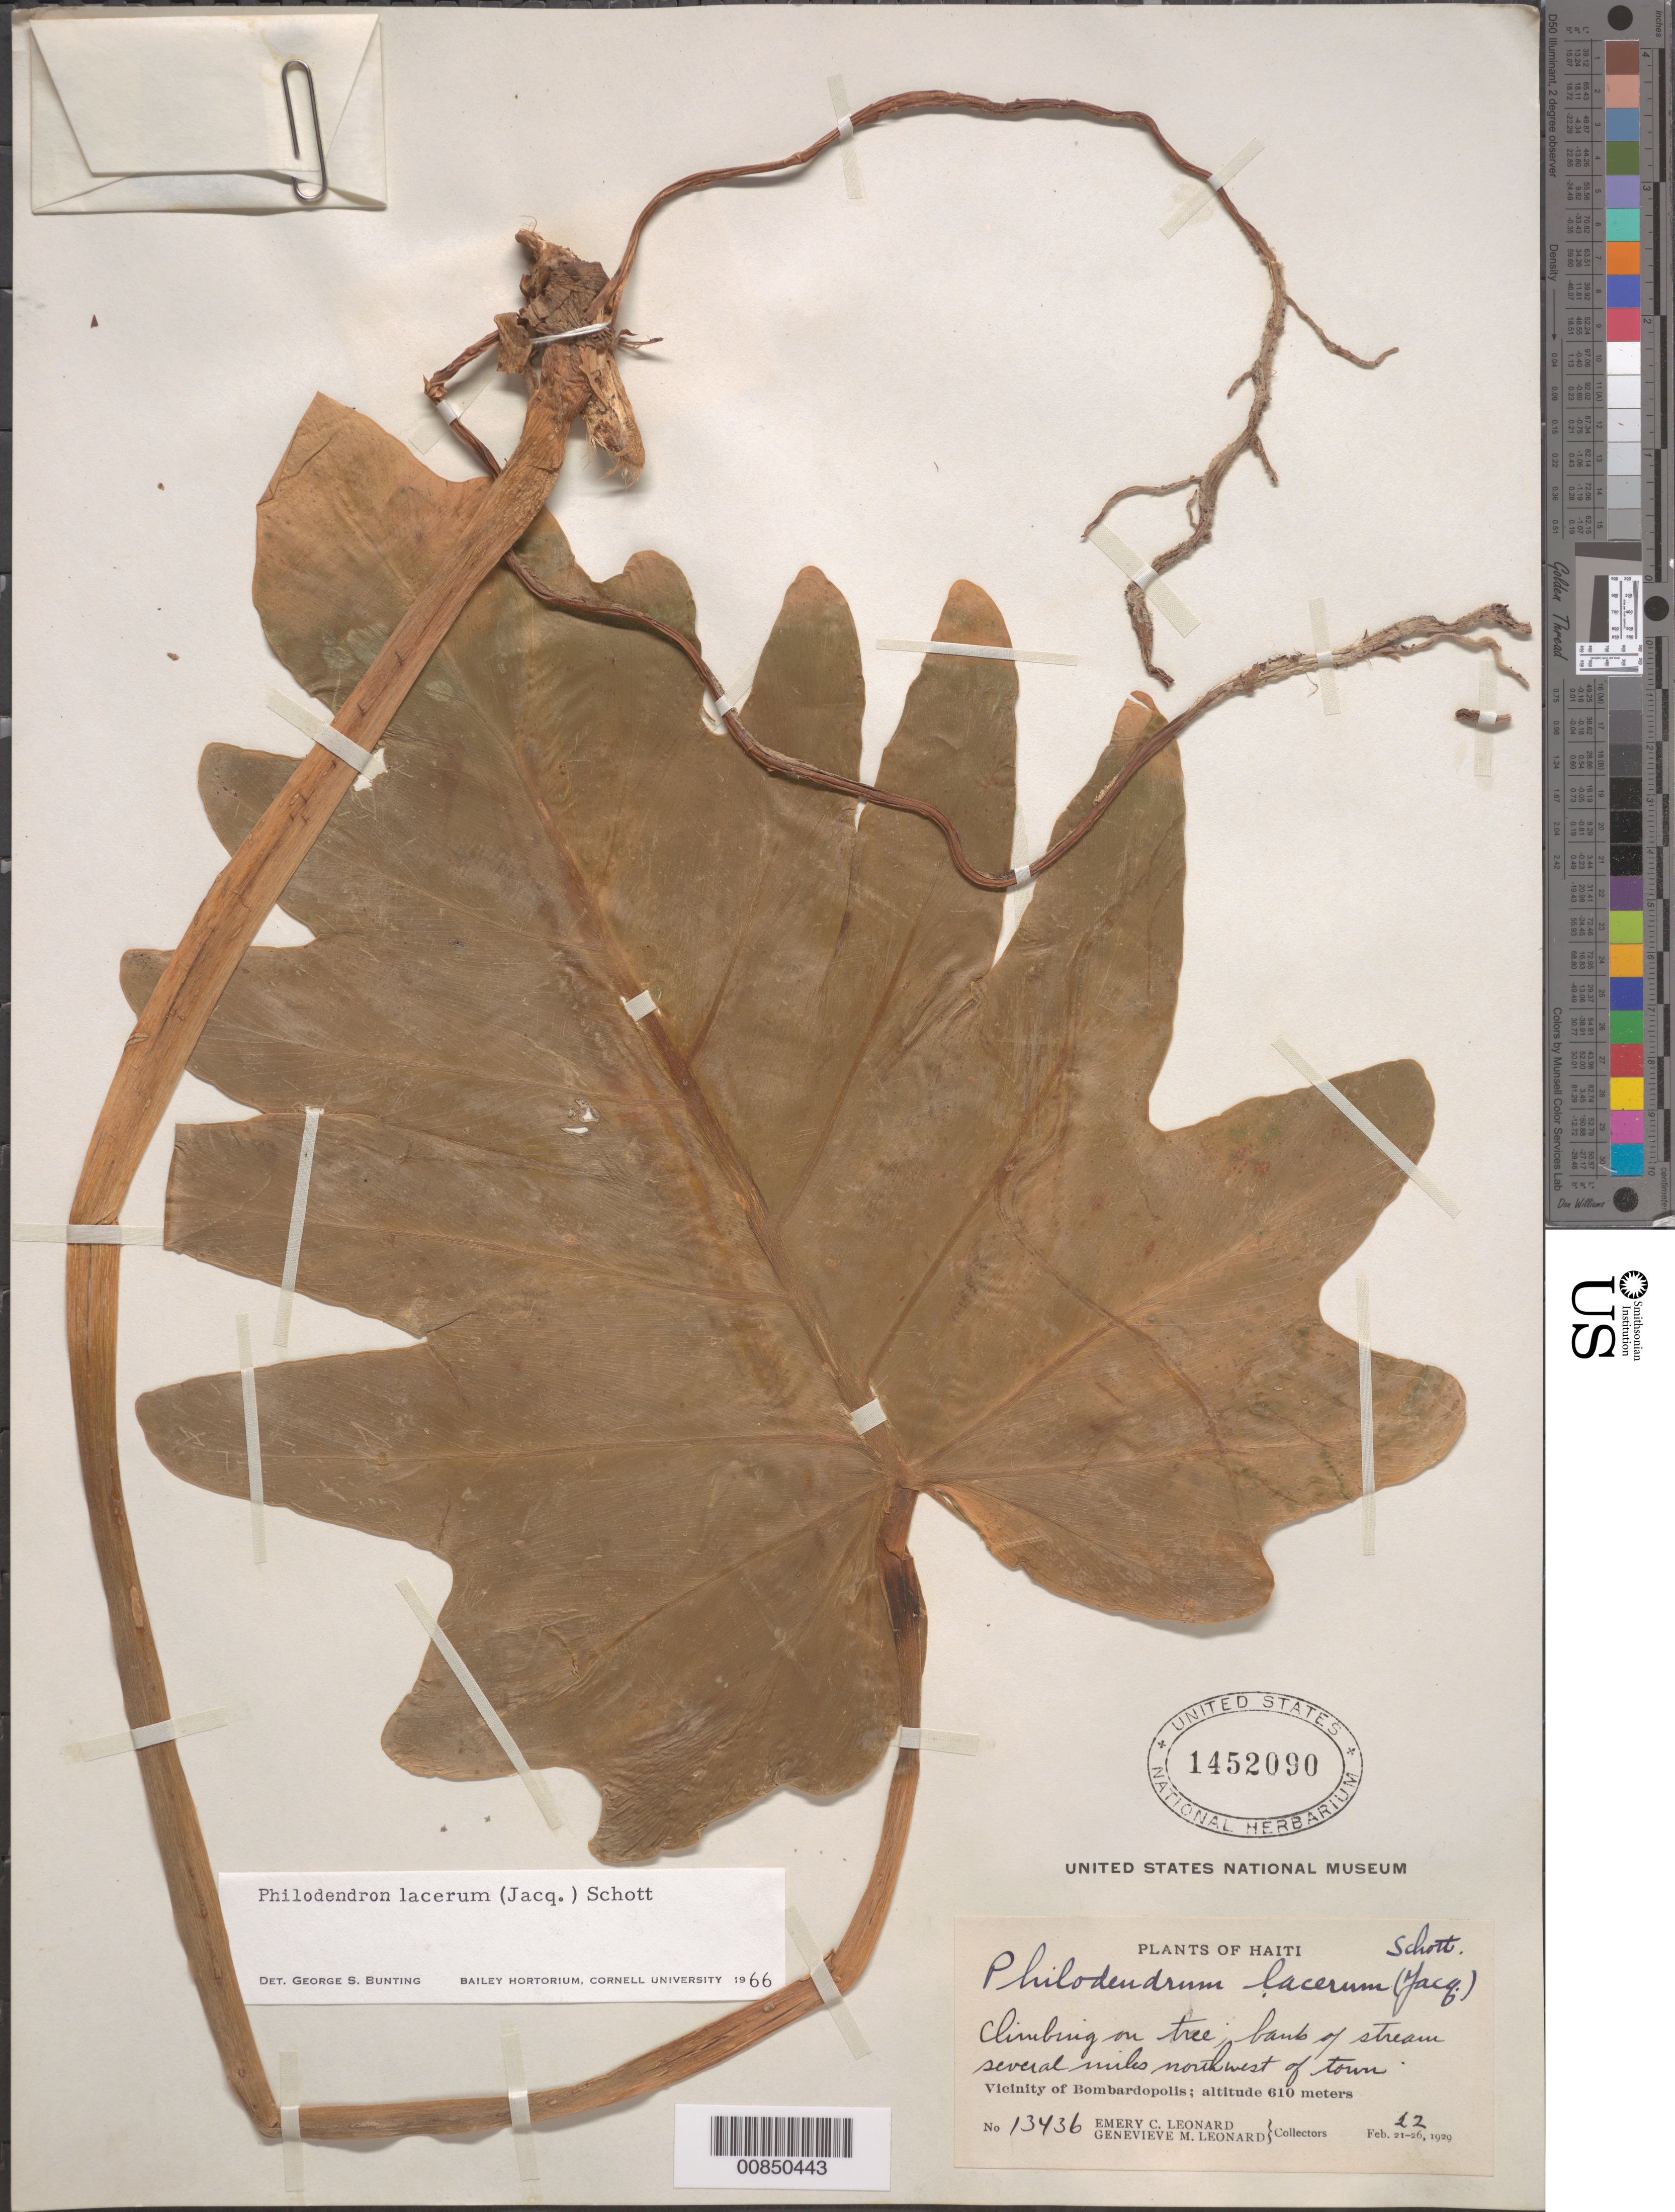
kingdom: Plantae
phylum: Tracheophyta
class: Liliopsida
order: Alismatales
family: Araceae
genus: Philodendron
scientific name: Philodendron lacerum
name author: (Jacq.) Schott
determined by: Bunting, G. S.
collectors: E. C. Leonard & G. M. Leonard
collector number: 13436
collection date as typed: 22 Feb 1929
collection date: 1929-02-22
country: Haiti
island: Hispaniola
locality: Vicinity of Bombardopolis, stream several miles NW of town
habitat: On tree, bank of stream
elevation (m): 610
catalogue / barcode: US 1452090